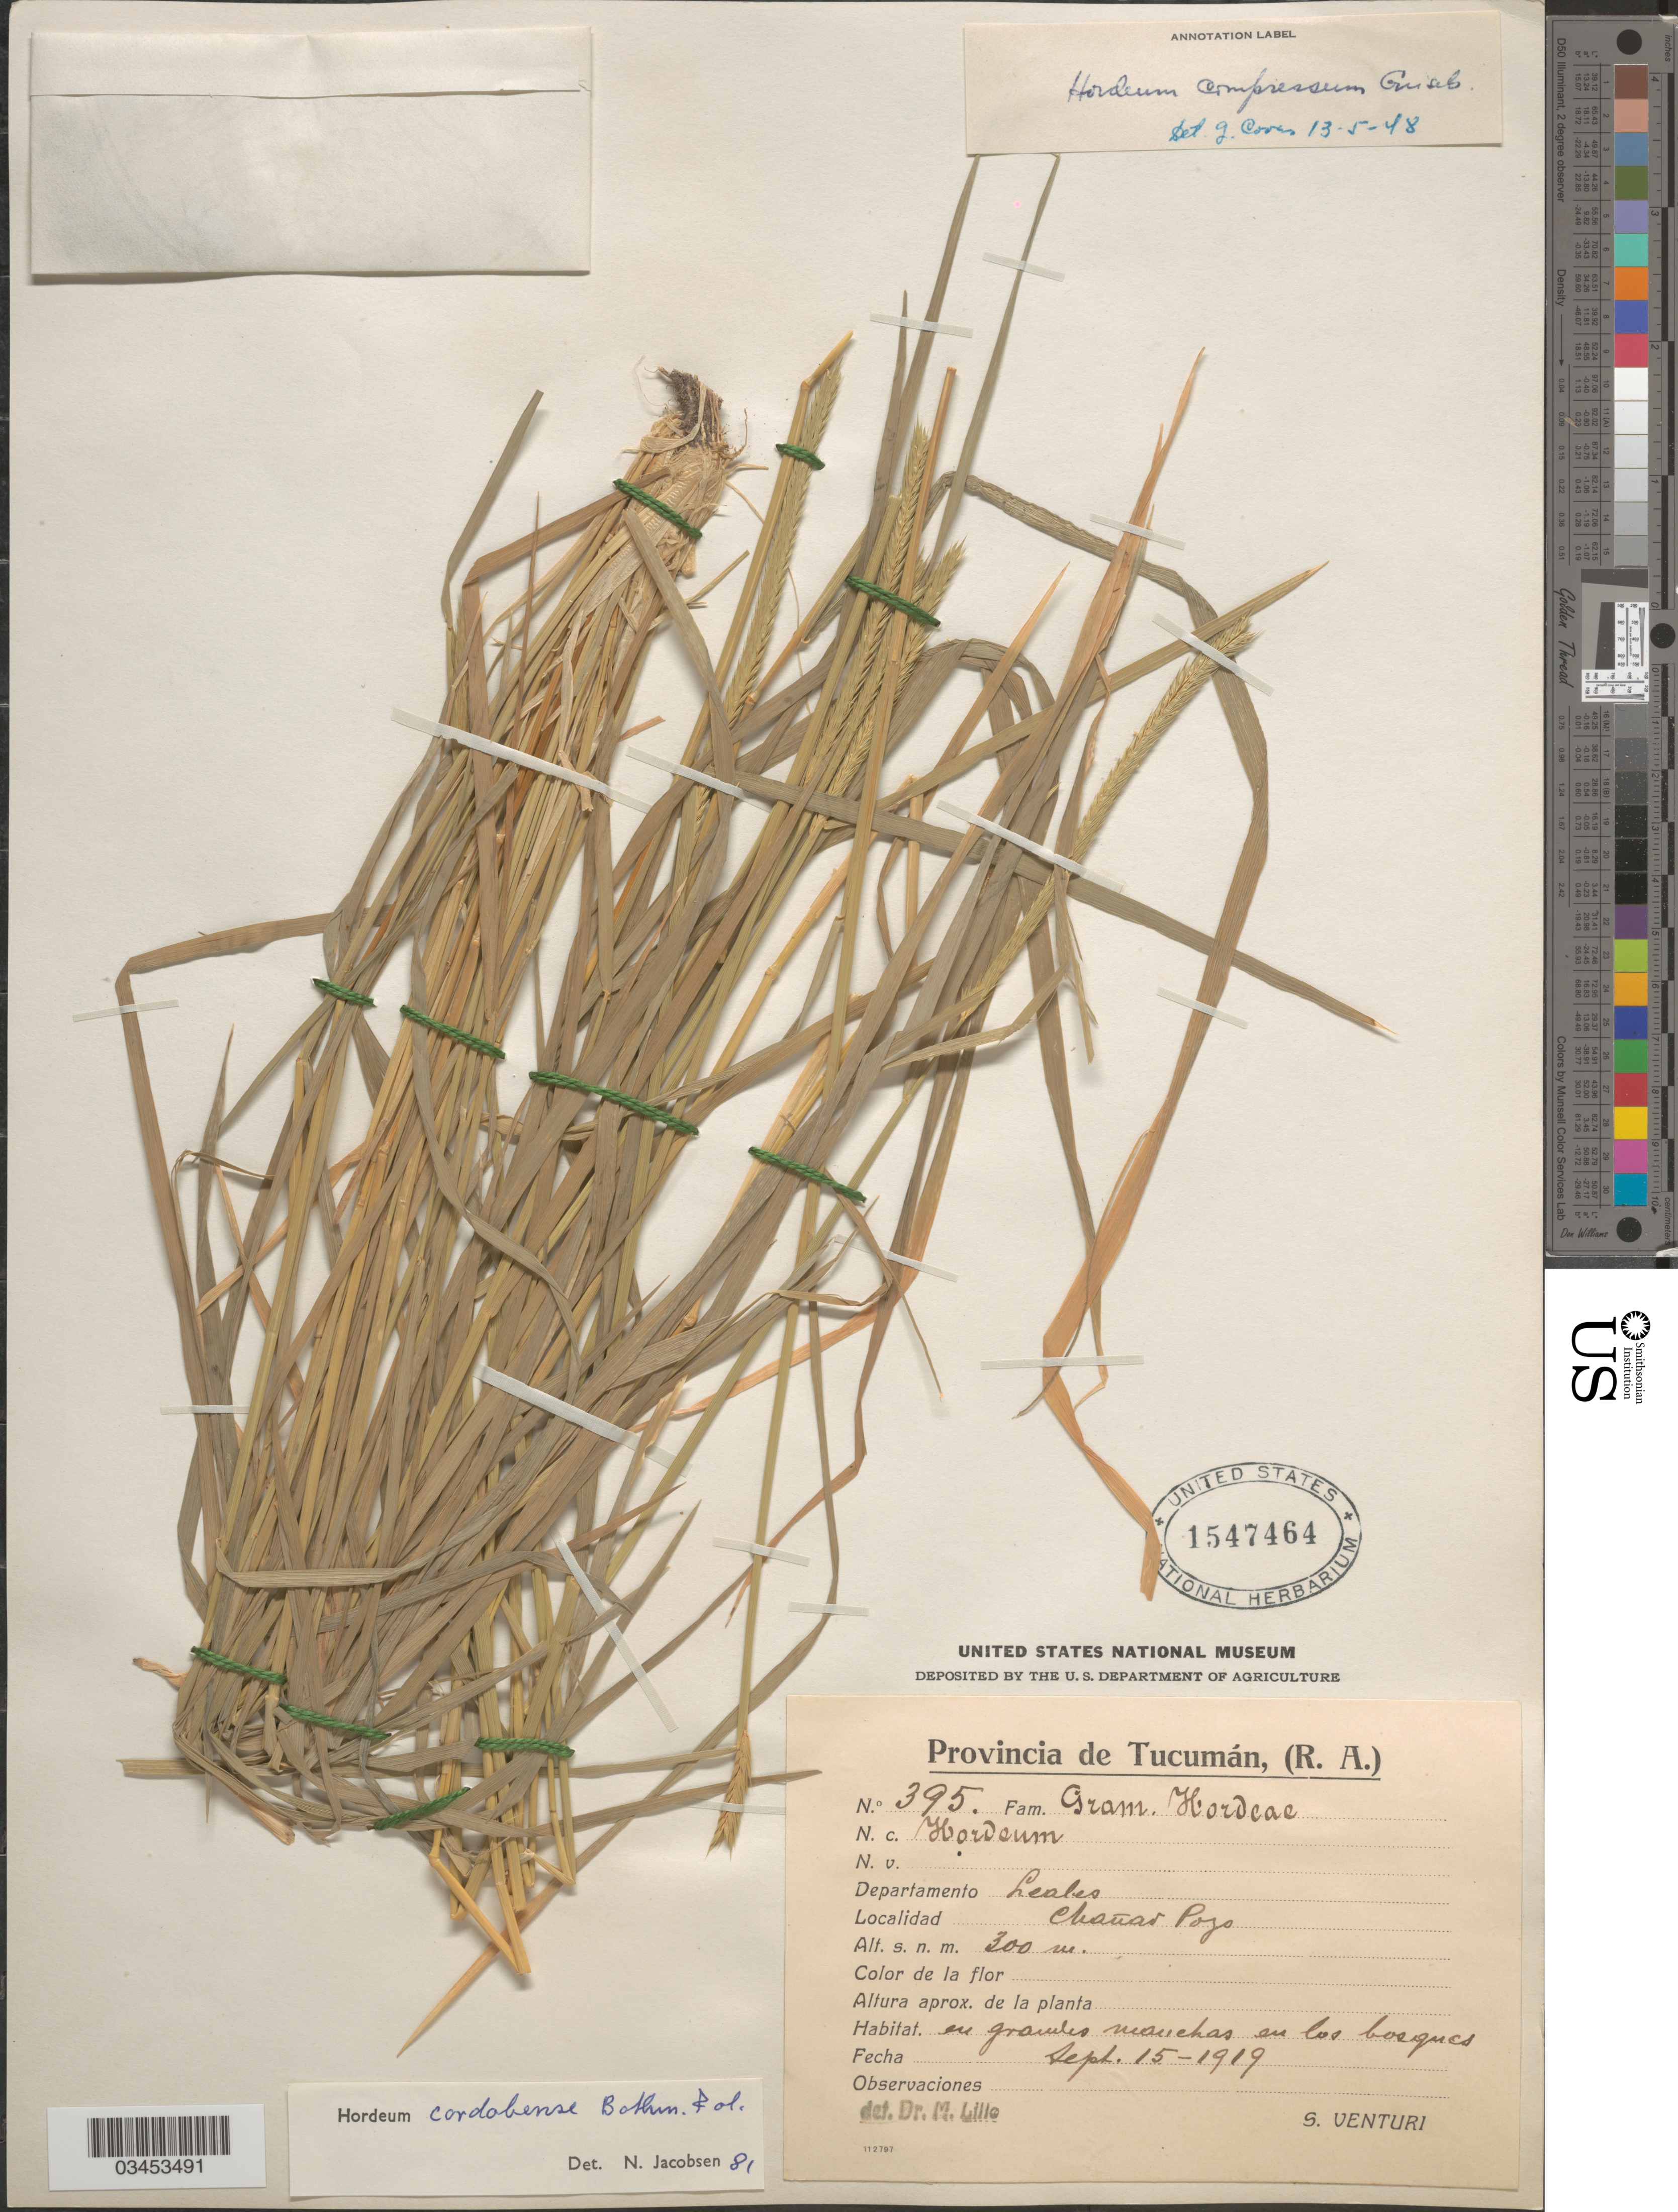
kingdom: Plantae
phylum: Tracheophyta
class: Liliopsida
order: Poales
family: Poaceae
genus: Hordeum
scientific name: Hordeum cordobense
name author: Bothmer et al.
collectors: S. Venturi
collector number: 395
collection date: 1919-09-15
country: Argentina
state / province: Tucuman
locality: Departamento Leales. Chanar Pozo.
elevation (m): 300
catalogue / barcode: US 1547464